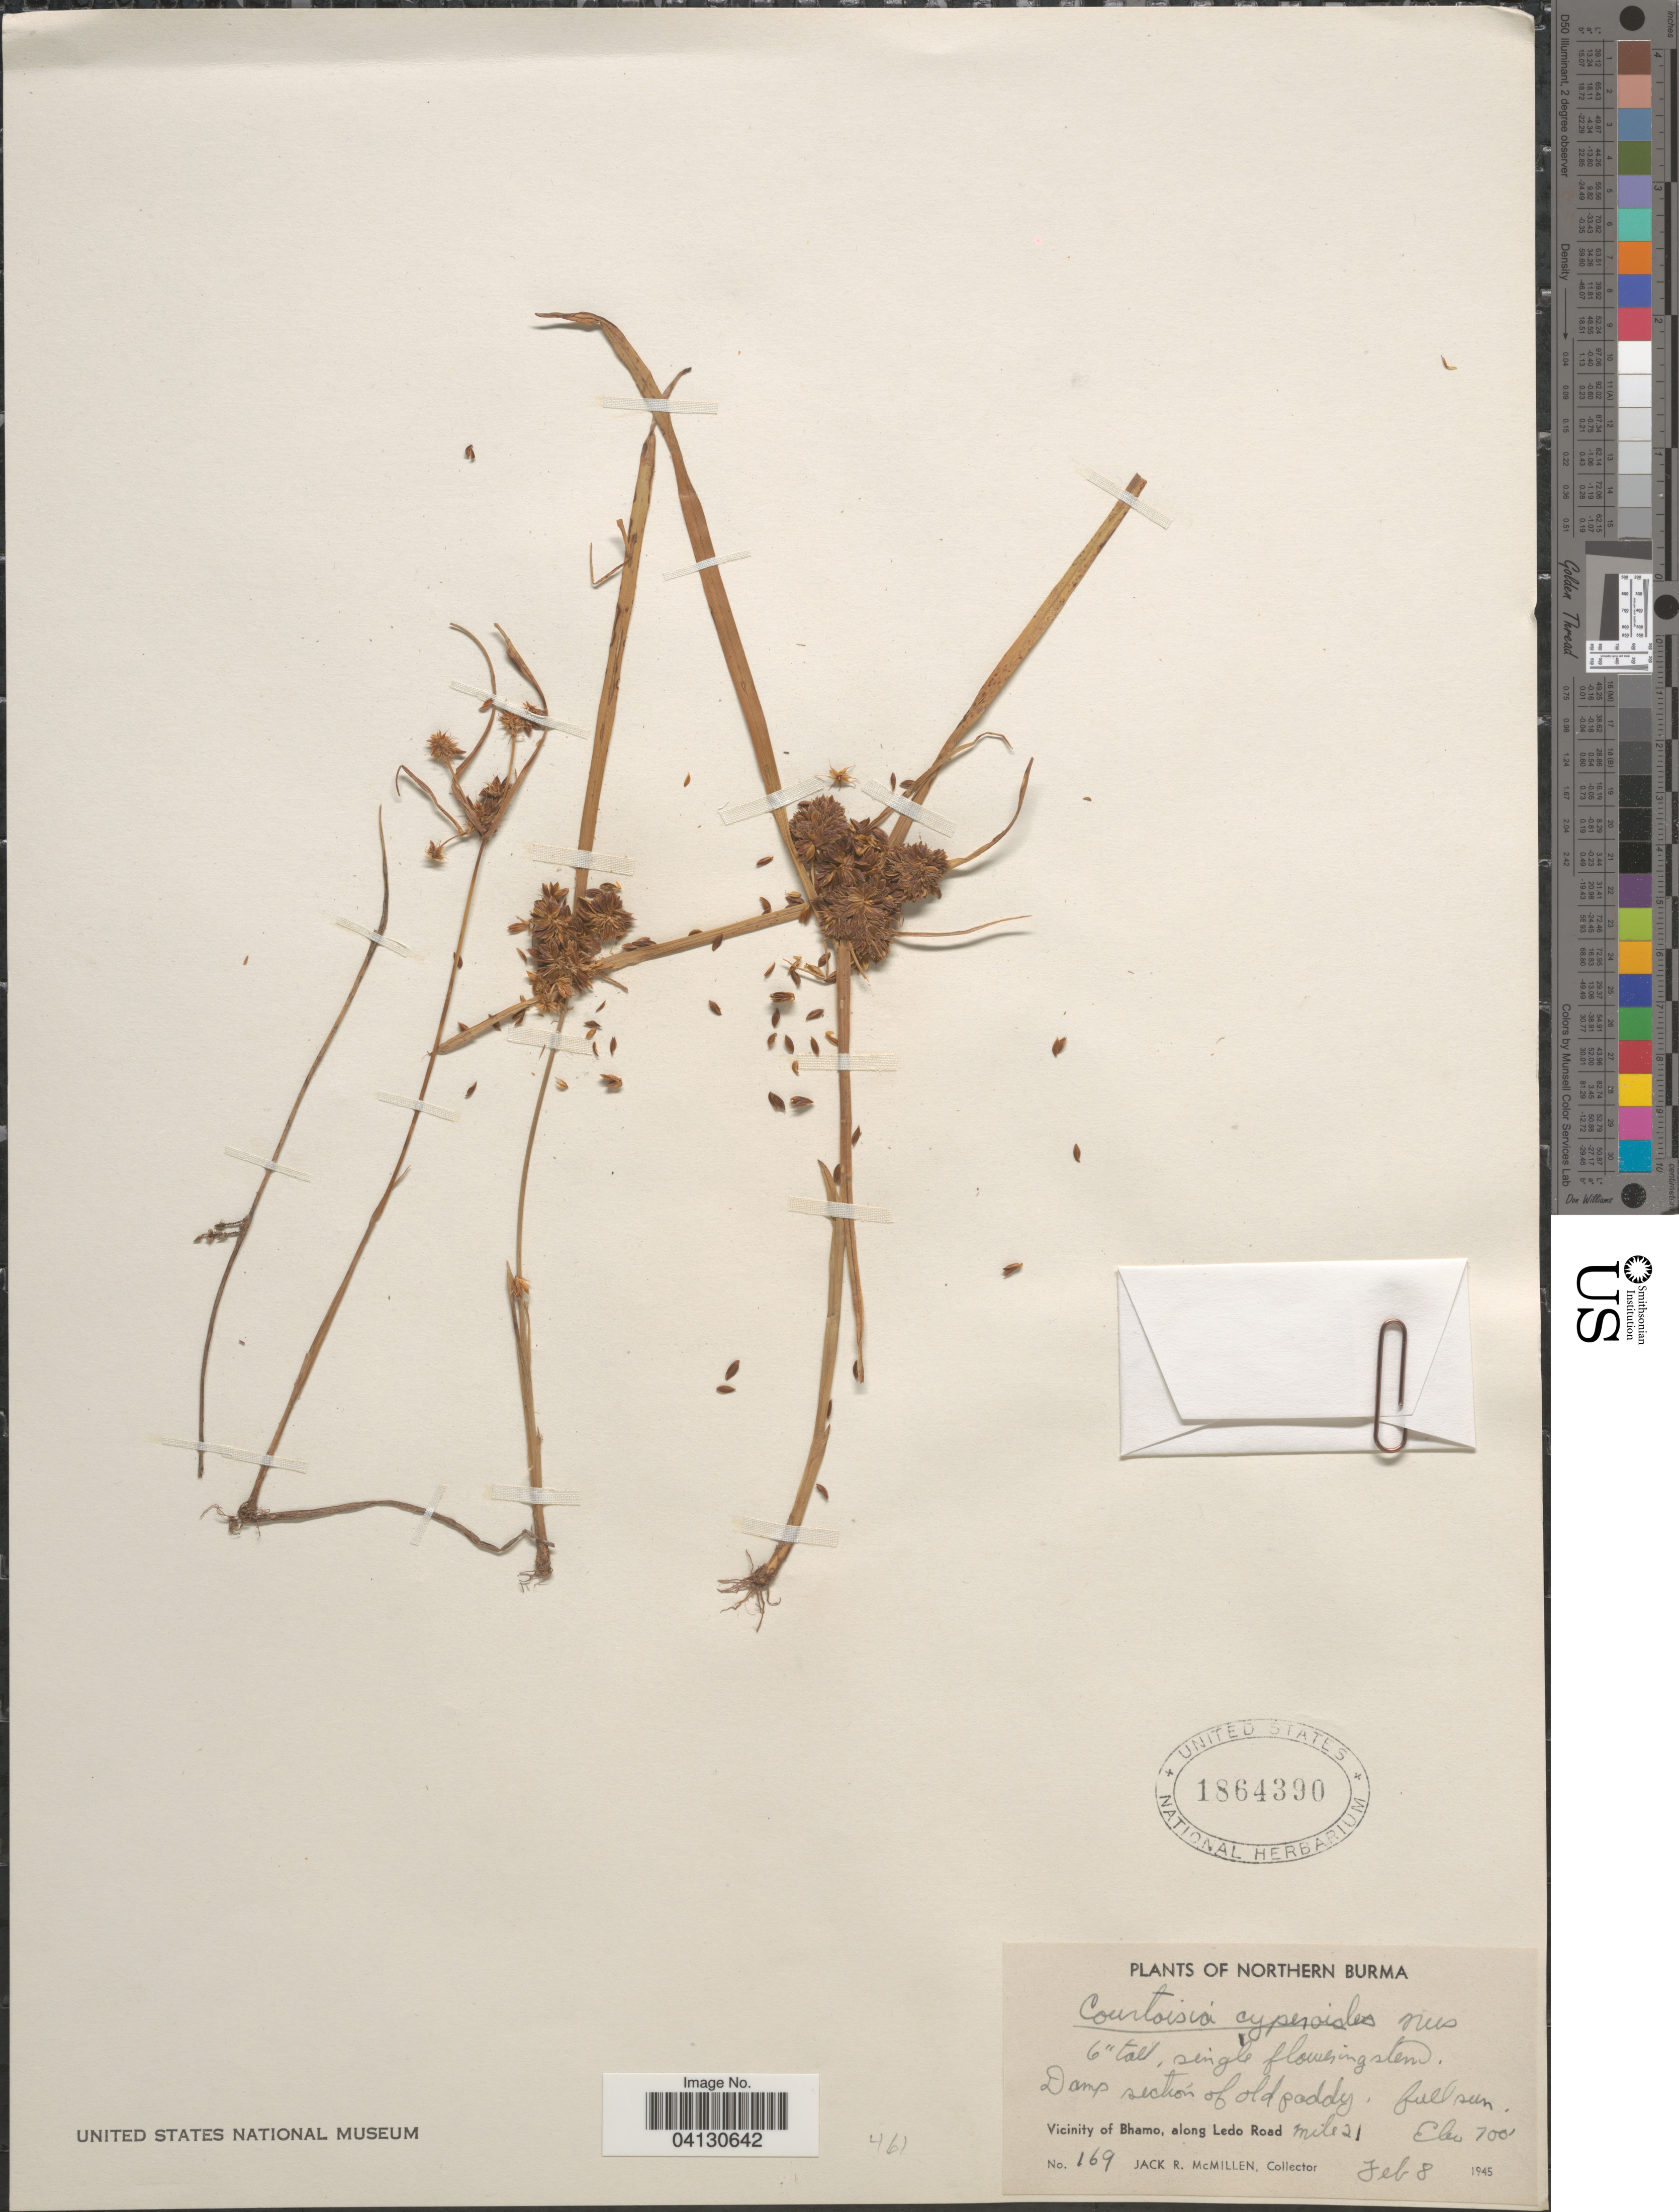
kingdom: Plantae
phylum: Tracheophyta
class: Liliopsida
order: Poales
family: Cyperaceae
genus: Courtoisia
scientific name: Courtoisia cyperoides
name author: (Roxb.) Nees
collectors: J. McMillen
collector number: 169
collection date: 1945-02-08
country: Myanmar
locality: Northern Burma. Vicinity of Bhamo, along Ledo Road mile 21.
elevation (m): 213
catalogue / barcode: US 1864390